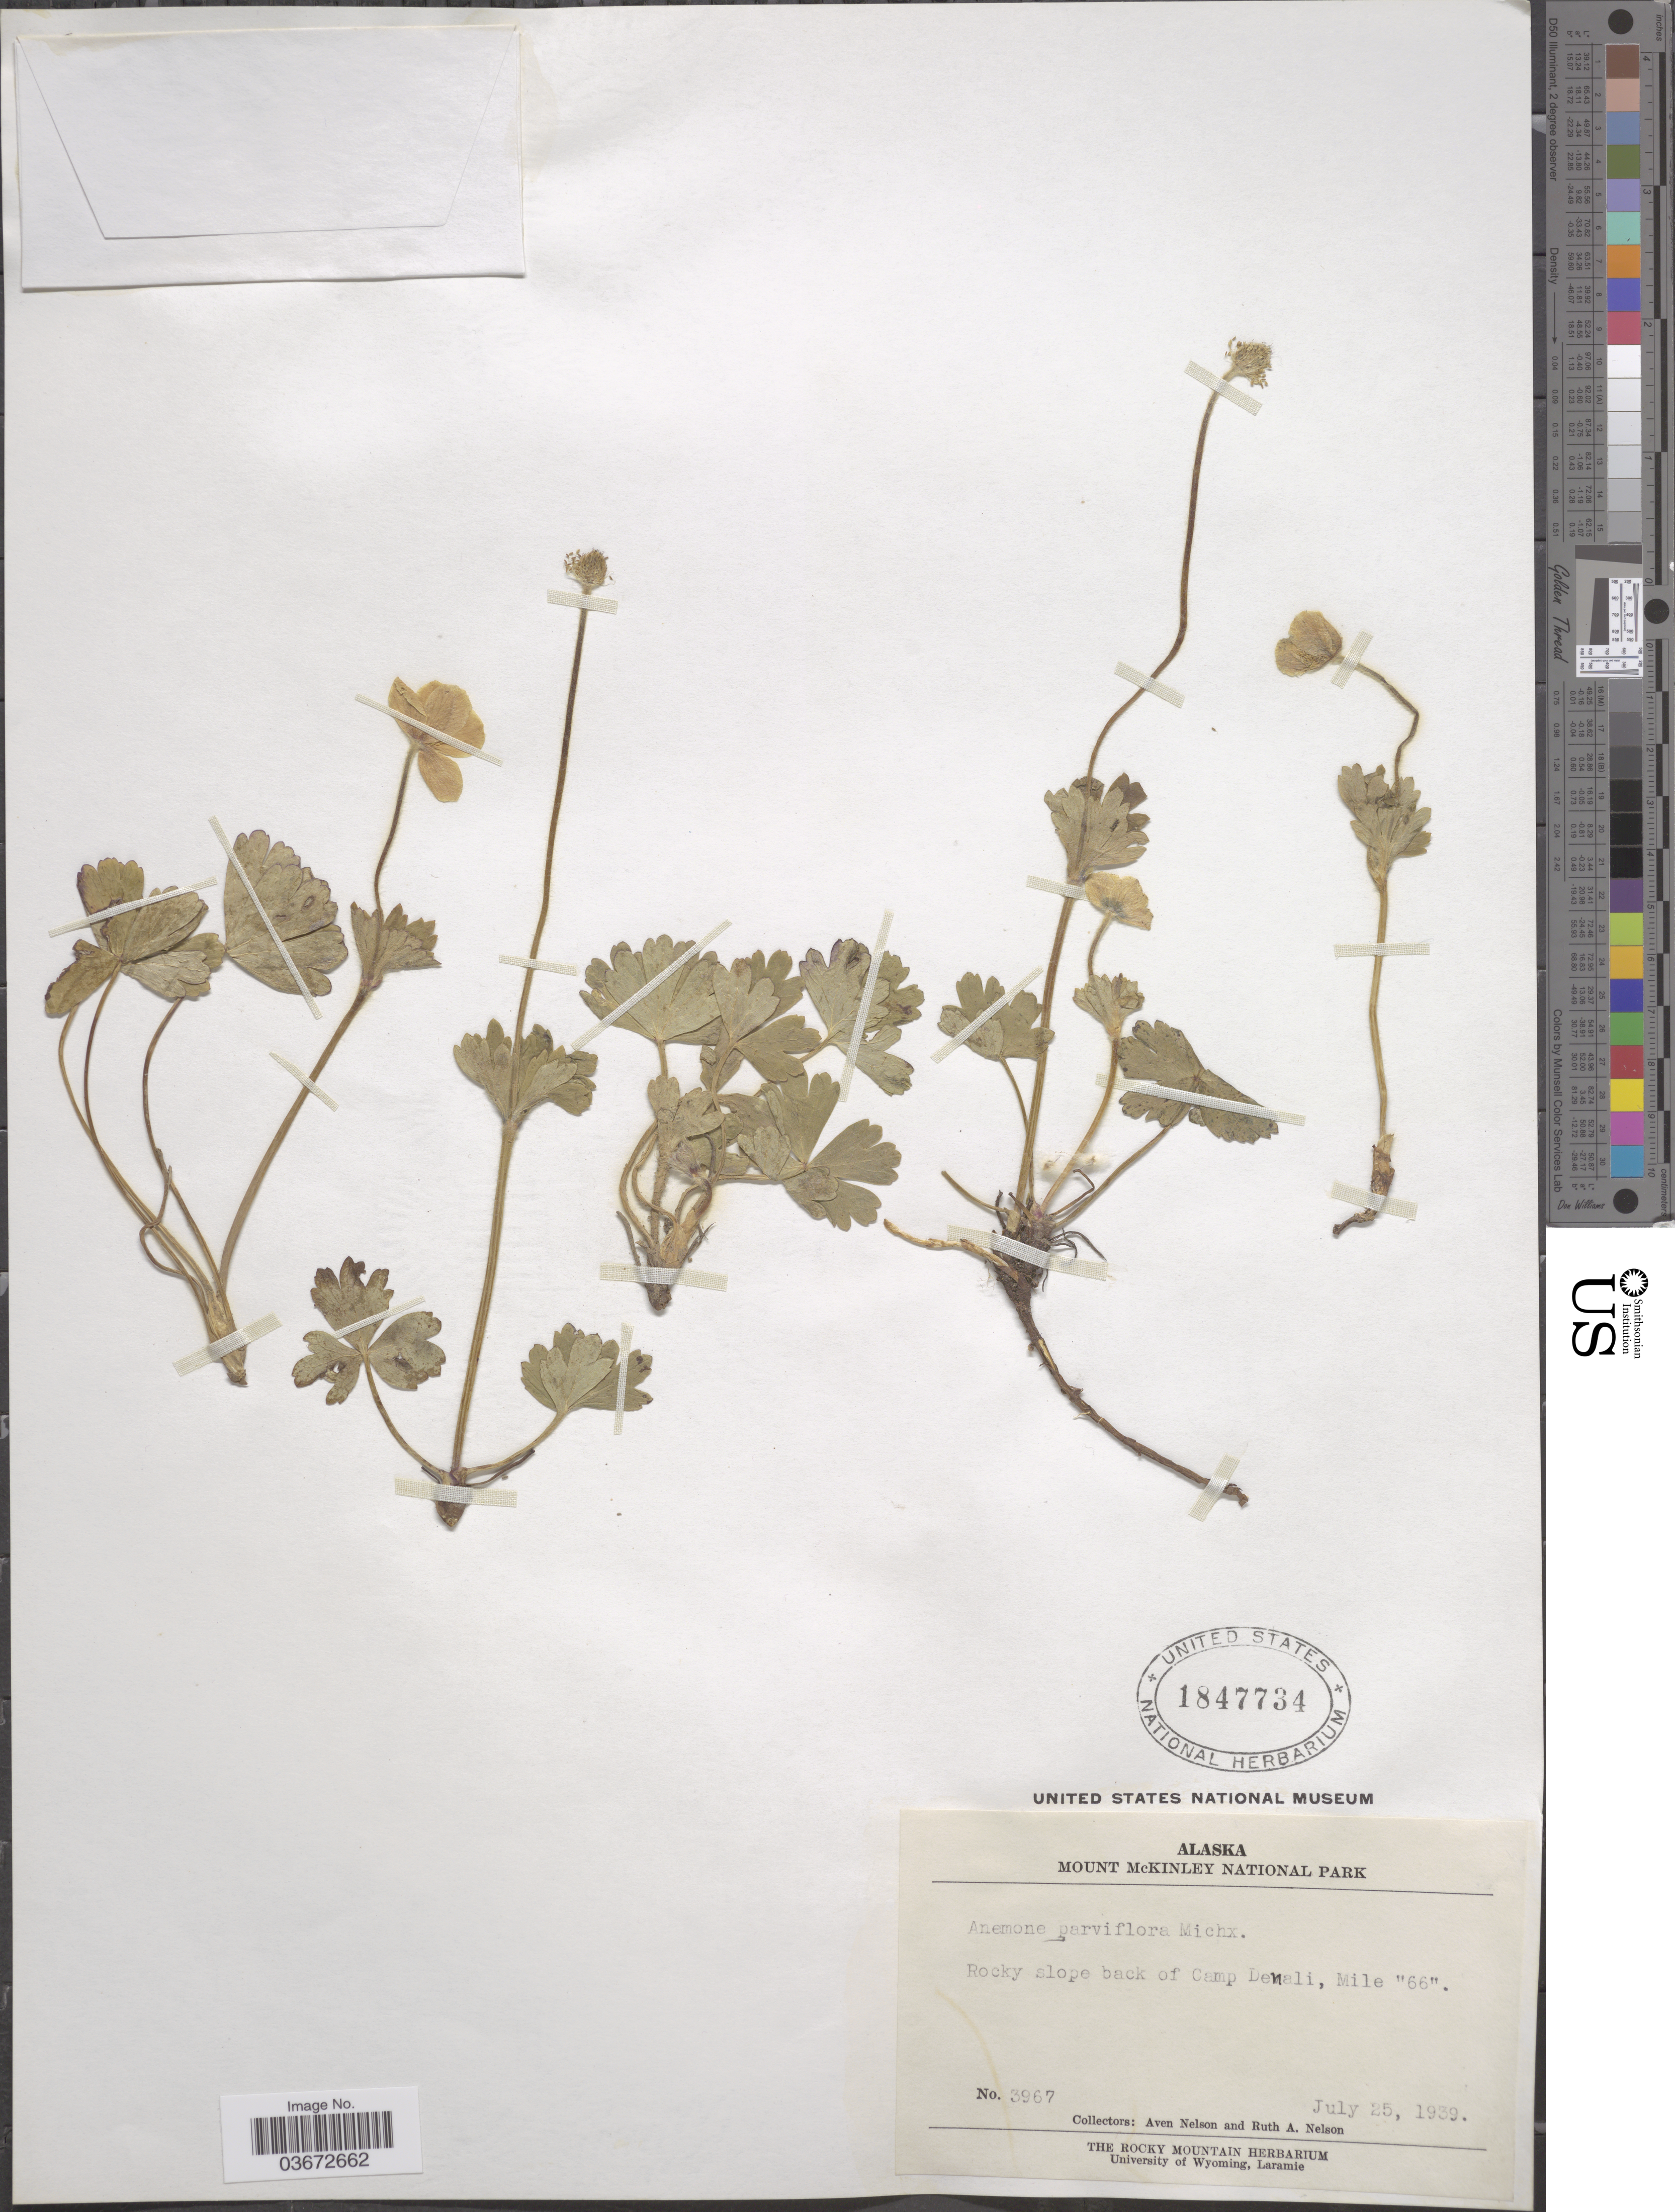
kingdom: Plantae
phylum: Tracheophyta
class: Magnoliopsida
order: Ranunculales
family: Ranunculaceae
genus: Anemone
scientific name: Anemone parviflora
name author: Michx.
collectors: A. Nelson & R. A. Nelson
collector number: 3967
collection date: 1939-07-25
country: United States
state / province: Alaska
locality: Mount McKinley National Park. Rocky slope back of Camp Denali, Mile "66".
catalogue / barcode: US 1847734